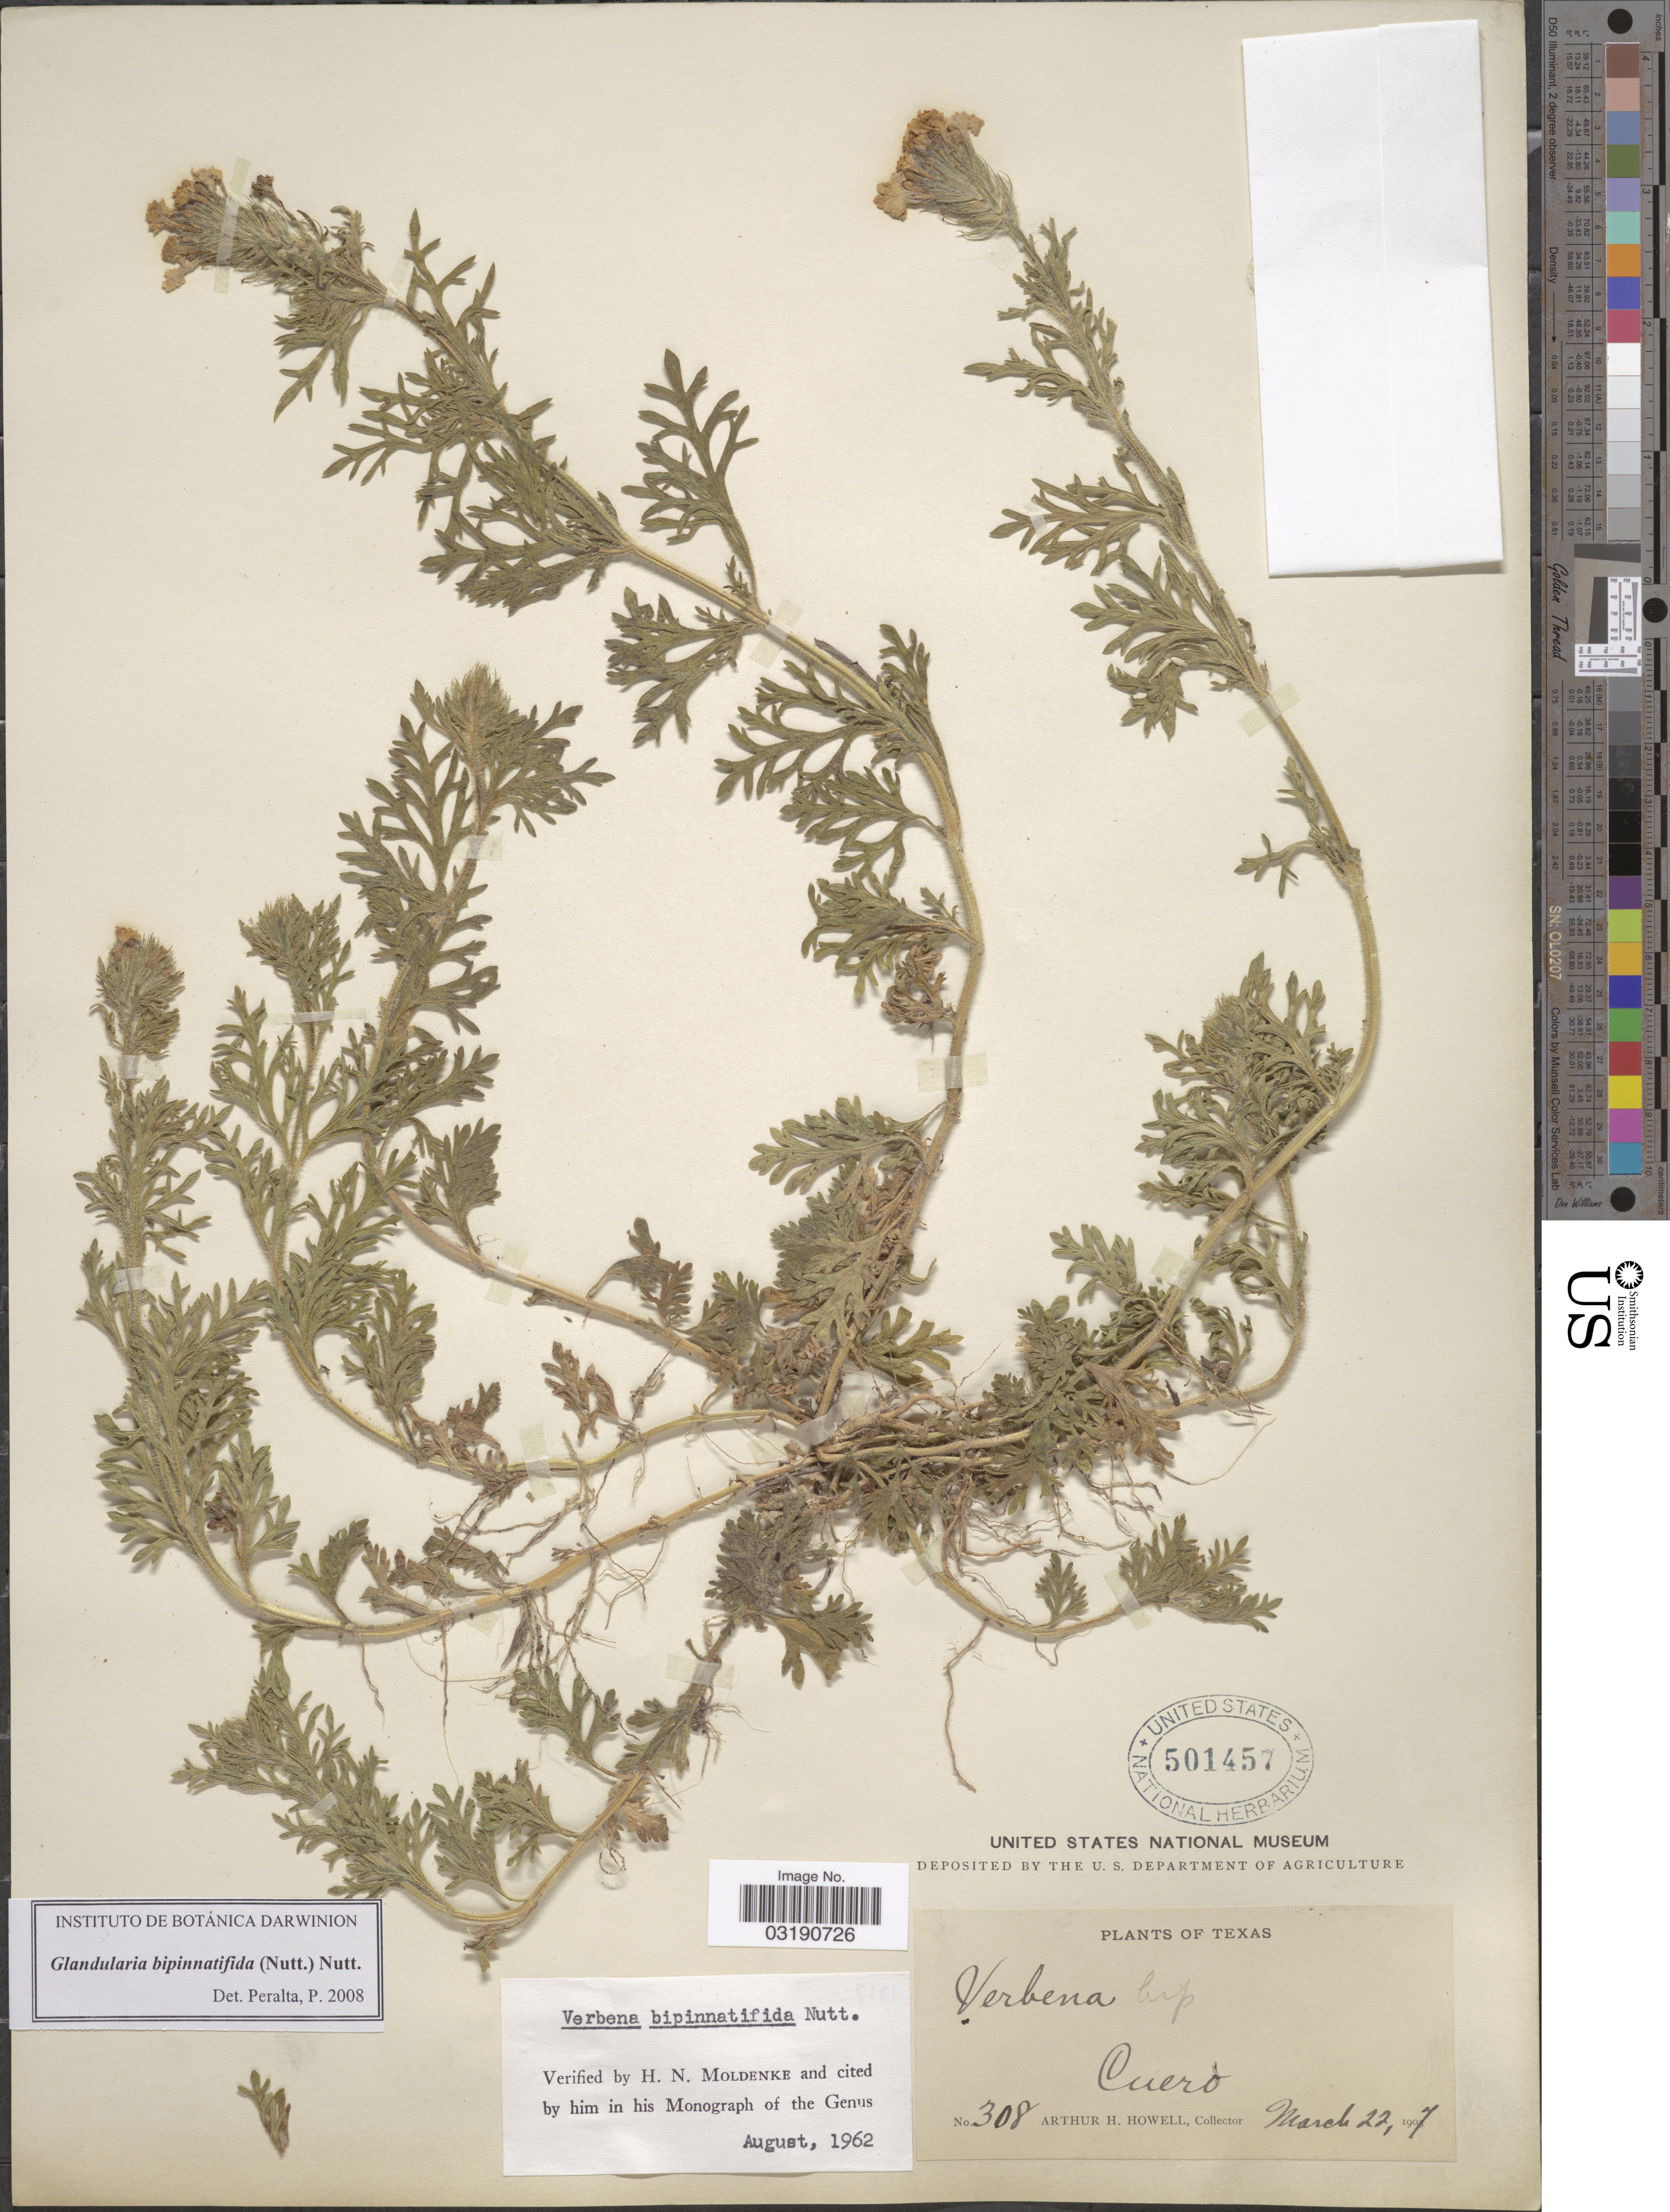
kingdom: Plantae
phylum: Tracheophyta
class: Magnoliopsida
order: Lamiales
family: Verbenaceae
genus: Verbena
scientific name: Verbena bipinnatifida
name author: (Schauer) Nutt.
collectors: A. H. Howell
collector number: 308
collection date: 1907-03-22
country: United States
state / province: Texas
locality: Cuero.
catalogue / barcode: US 501457